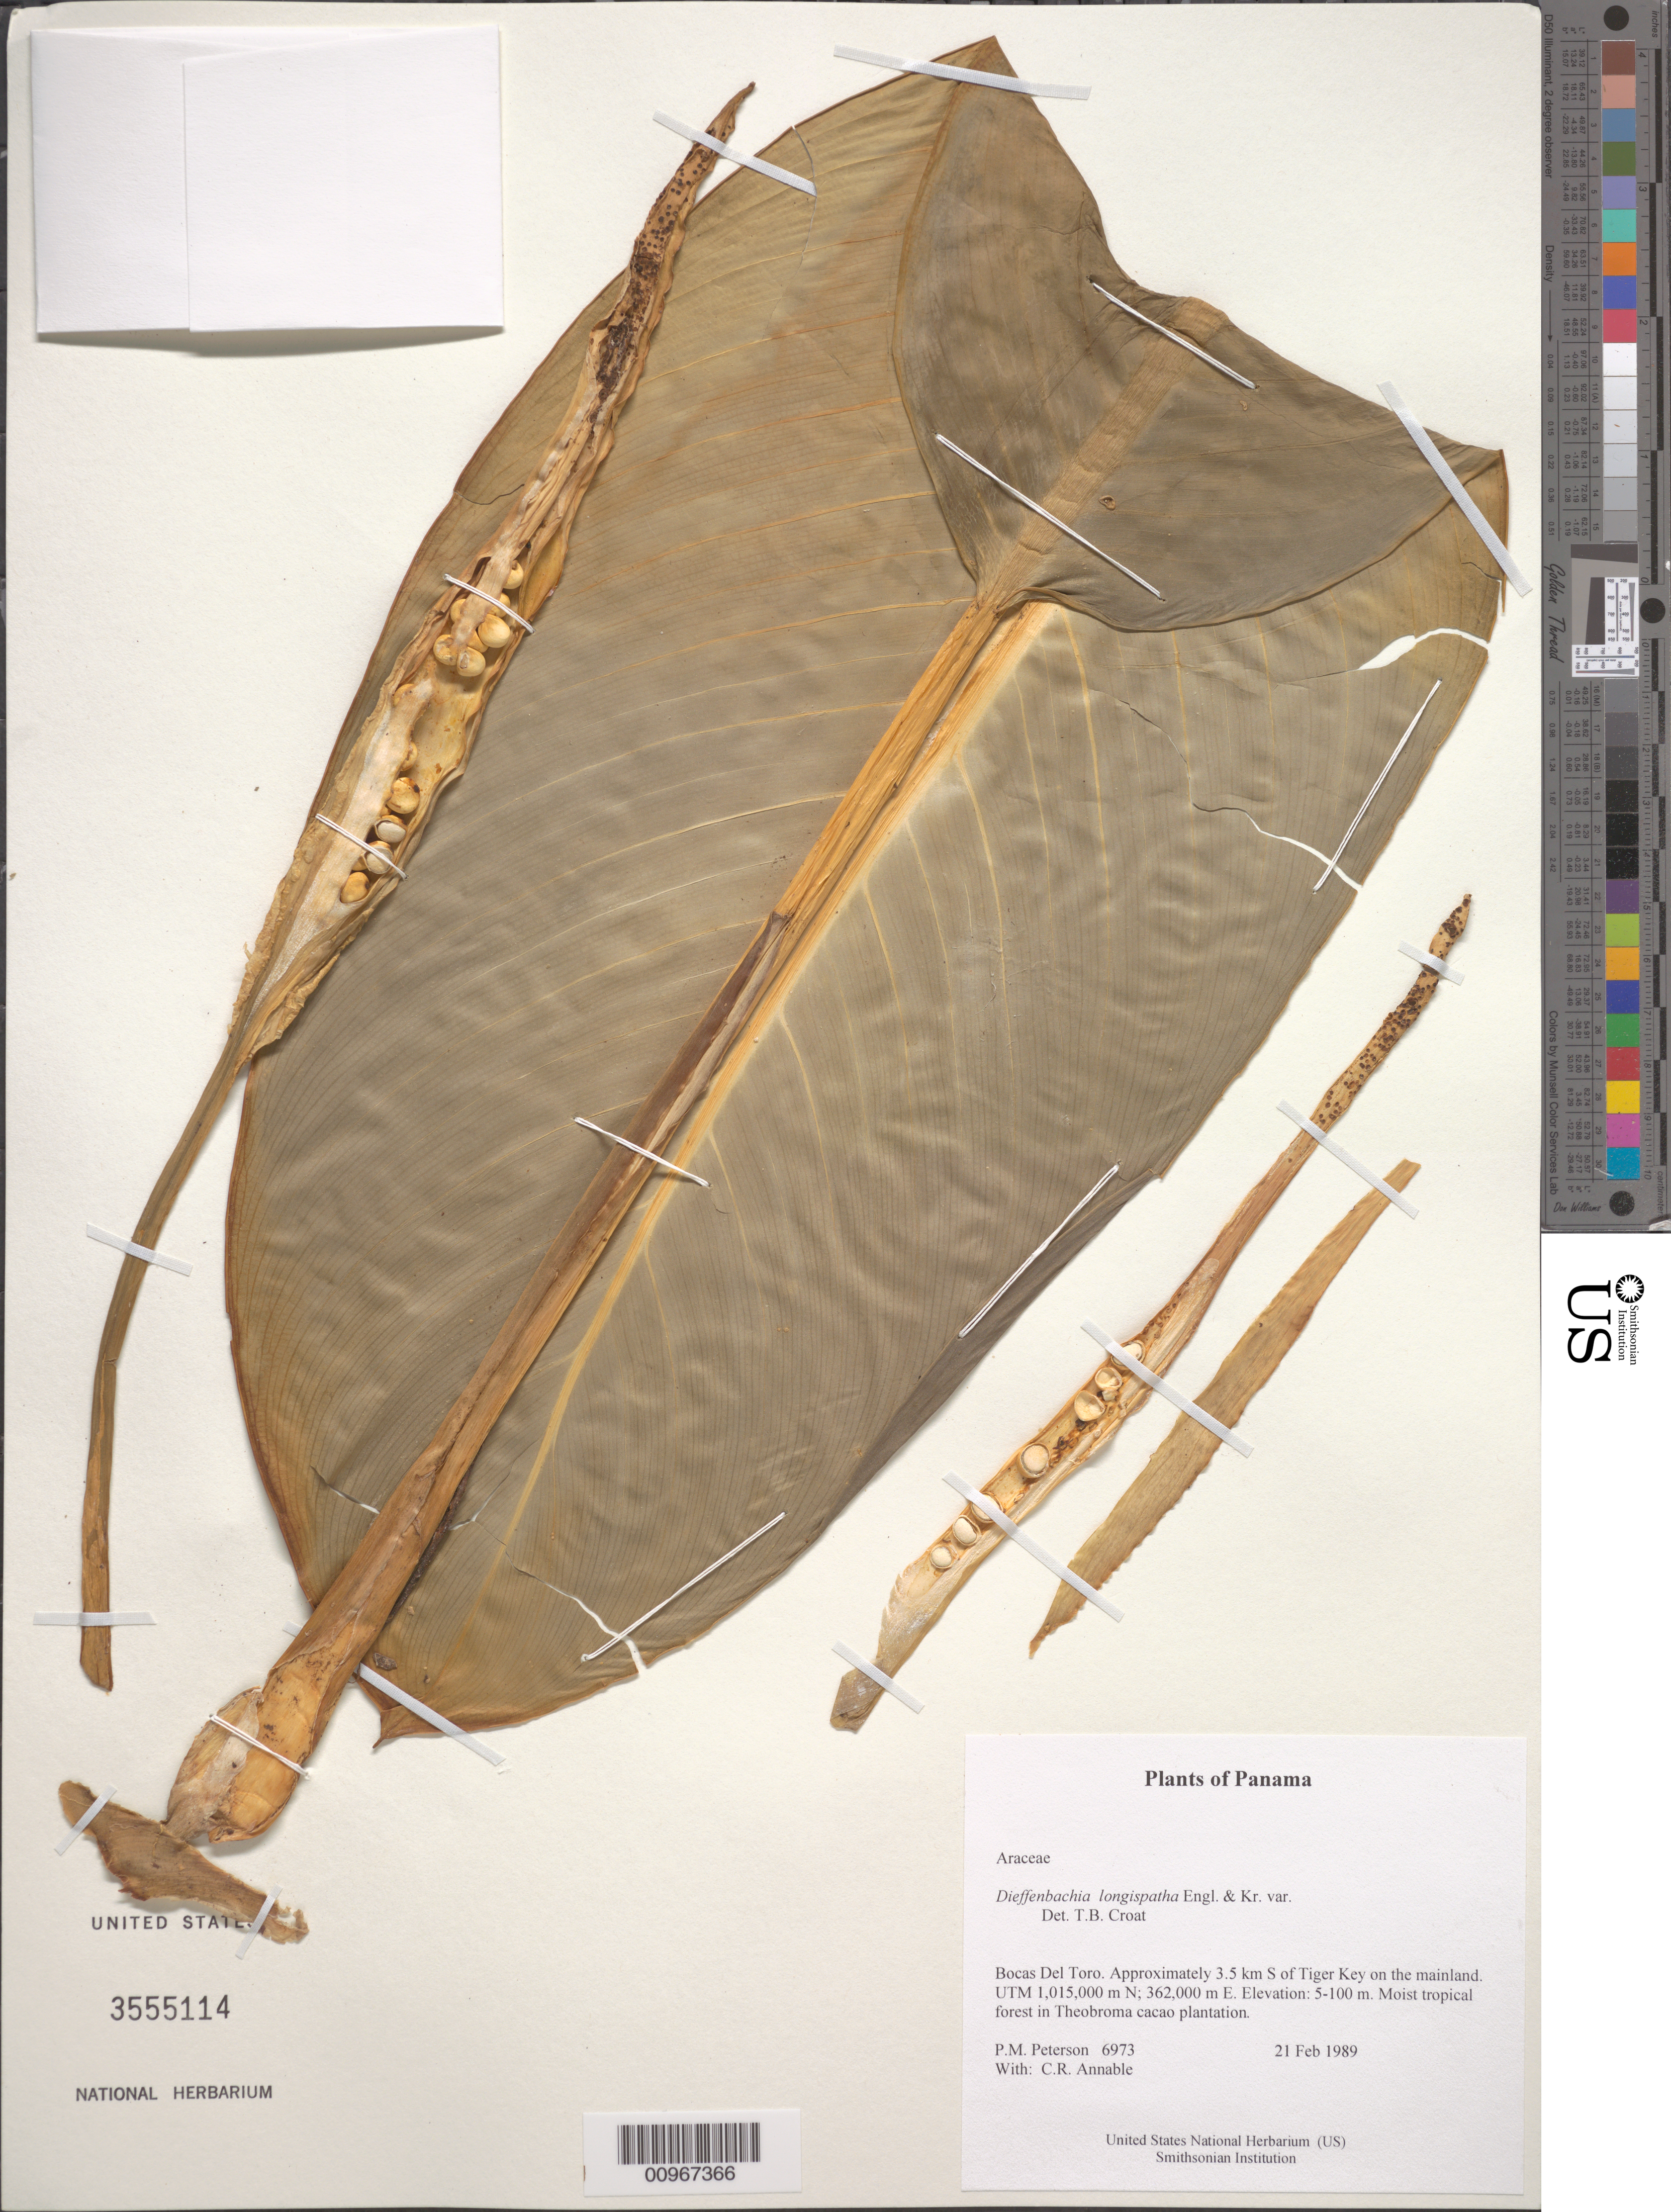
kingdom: Plantae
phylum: Tracheophyta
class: Liliopsida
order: Alismatales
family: Araceae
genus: Dieffenbachia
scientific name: Dieffenbachia longispatha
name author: Engl. & K. Krause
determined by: Croat, Thomas B., Missouri Botanical Garden (MO)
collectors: P. M. Peterson & C. R. Annable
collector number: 06973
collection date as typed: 21 Feb 1989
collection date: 1989-02-21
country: Panama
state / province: Bocas del Toro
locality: Approximately 3.5 km S of Tiger Key on the mainland. UTM 1,015,000 m N; 362,000 m E.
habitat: Moist tropical forest in Theobroma cacao plantation.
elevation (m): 5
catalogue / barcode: US 3555114